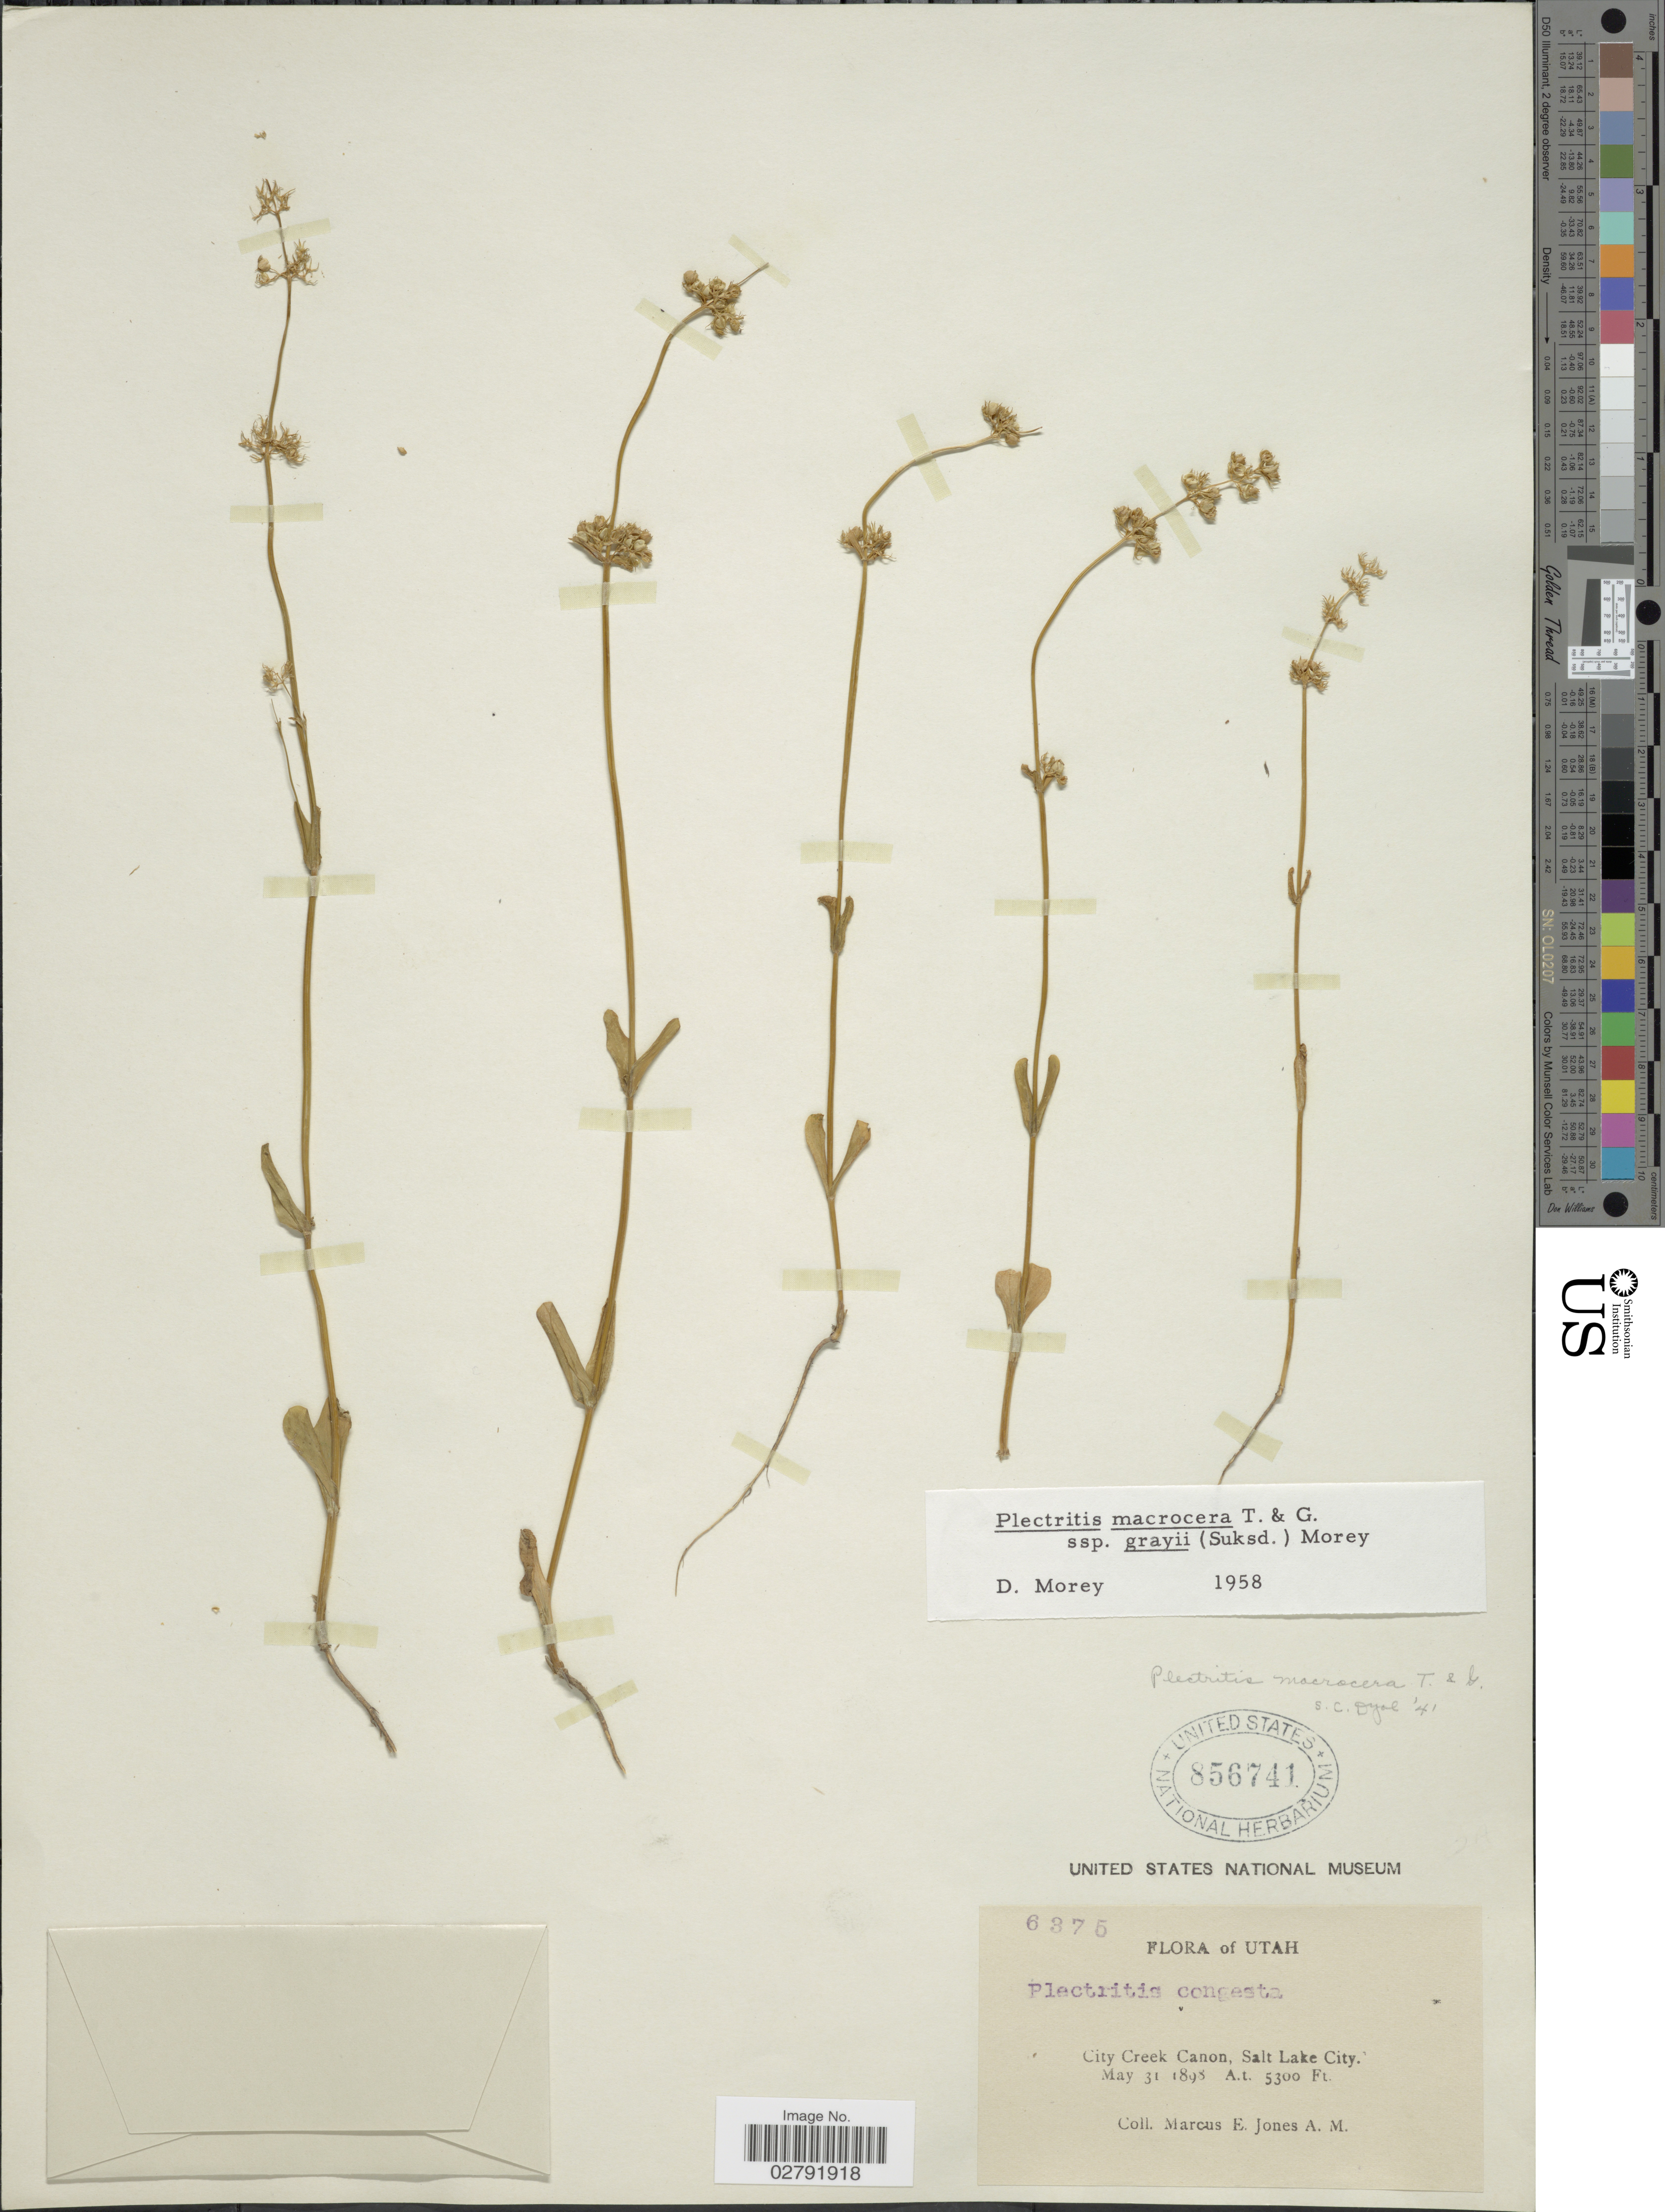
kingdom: Plantae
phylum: Tracheophyta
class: Magnoliopsida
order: Dipsacales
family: Caprifoliaceae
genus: Plectritis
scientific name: Plectritis macrocera subsp. grayi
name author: (Suksd.) Morey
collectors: M. E. Jones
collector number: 6375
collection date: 1898-05-31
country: United States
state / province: Utah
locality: City Creek Canon, Salt Lake City.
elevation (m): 1615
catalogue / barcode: US 856741